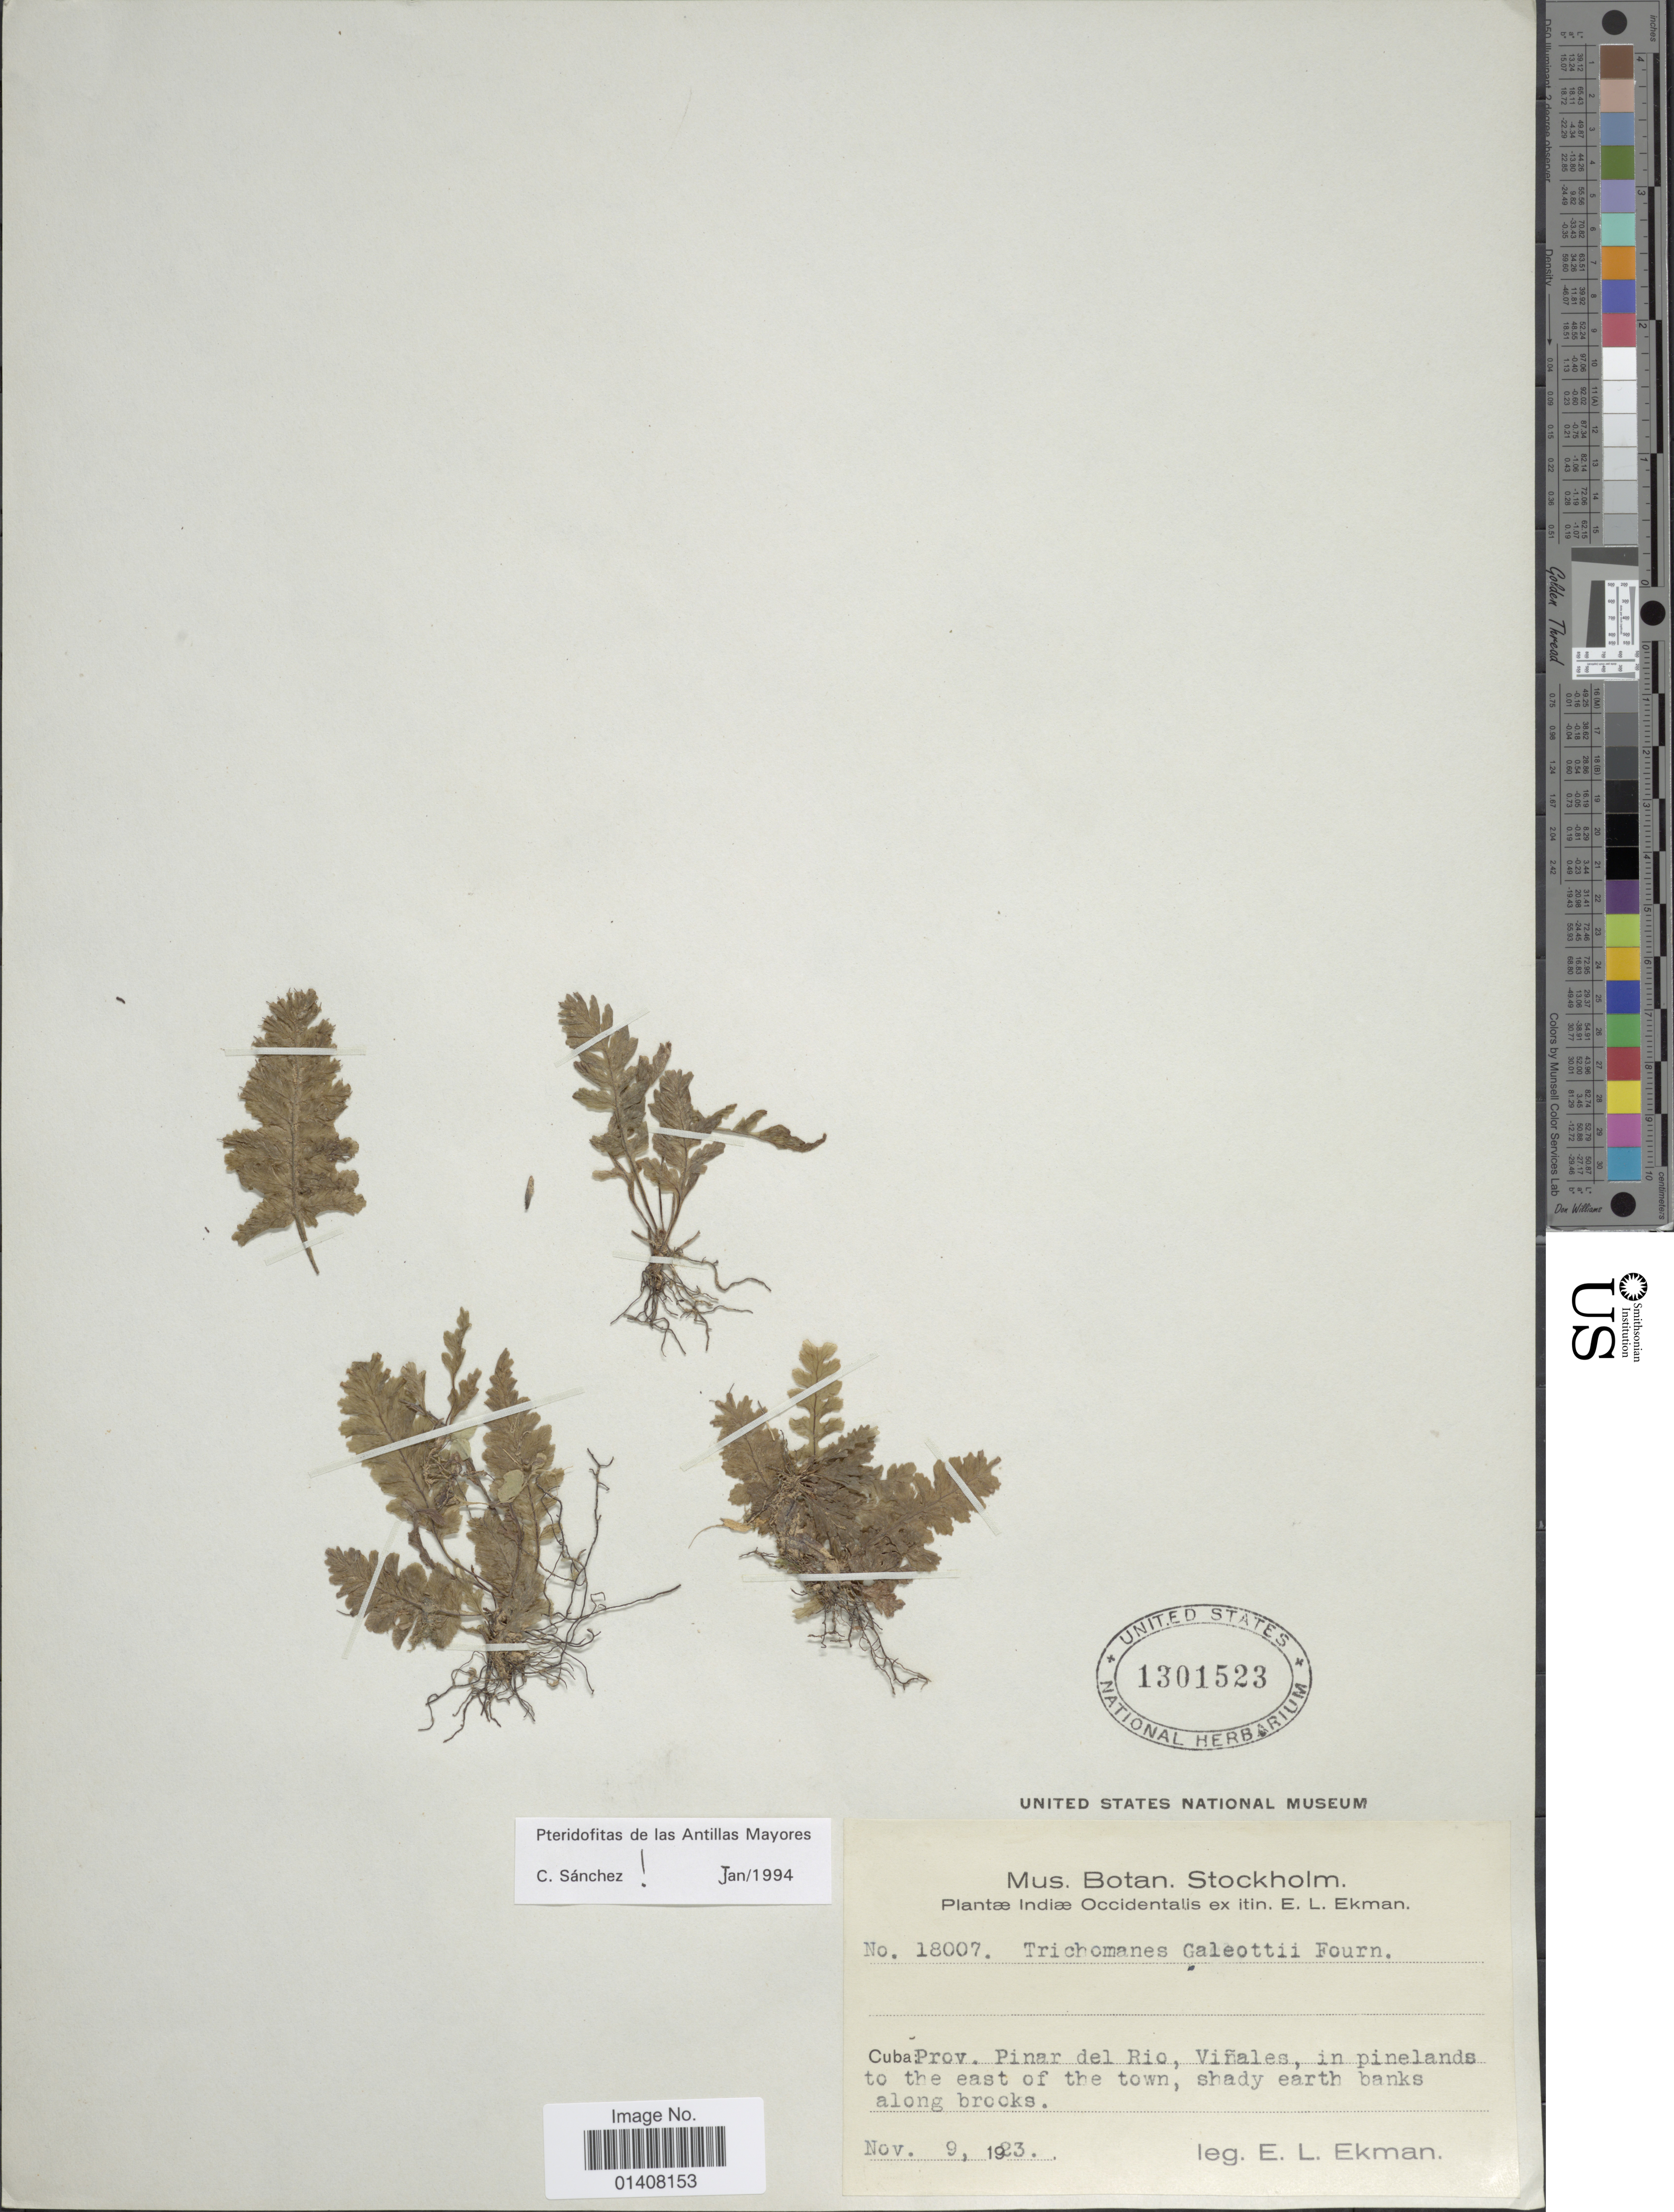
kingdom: Plantae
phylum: Tracheophyta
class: Polypodiopsida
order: Hymenophyllales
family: Hymenophyllaceae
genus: Trichomanes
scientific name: Trichomanes galeottii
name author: E. Fourn.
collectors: E. L. Ekman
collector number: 18007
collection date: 1923-11-09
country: Cuba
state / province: Pinar del Río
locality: Cuba: prov. Pinar del Rio, Viñales. in pinelands to the east of the town, shady earth banks along brocks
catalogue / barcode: US 1301523